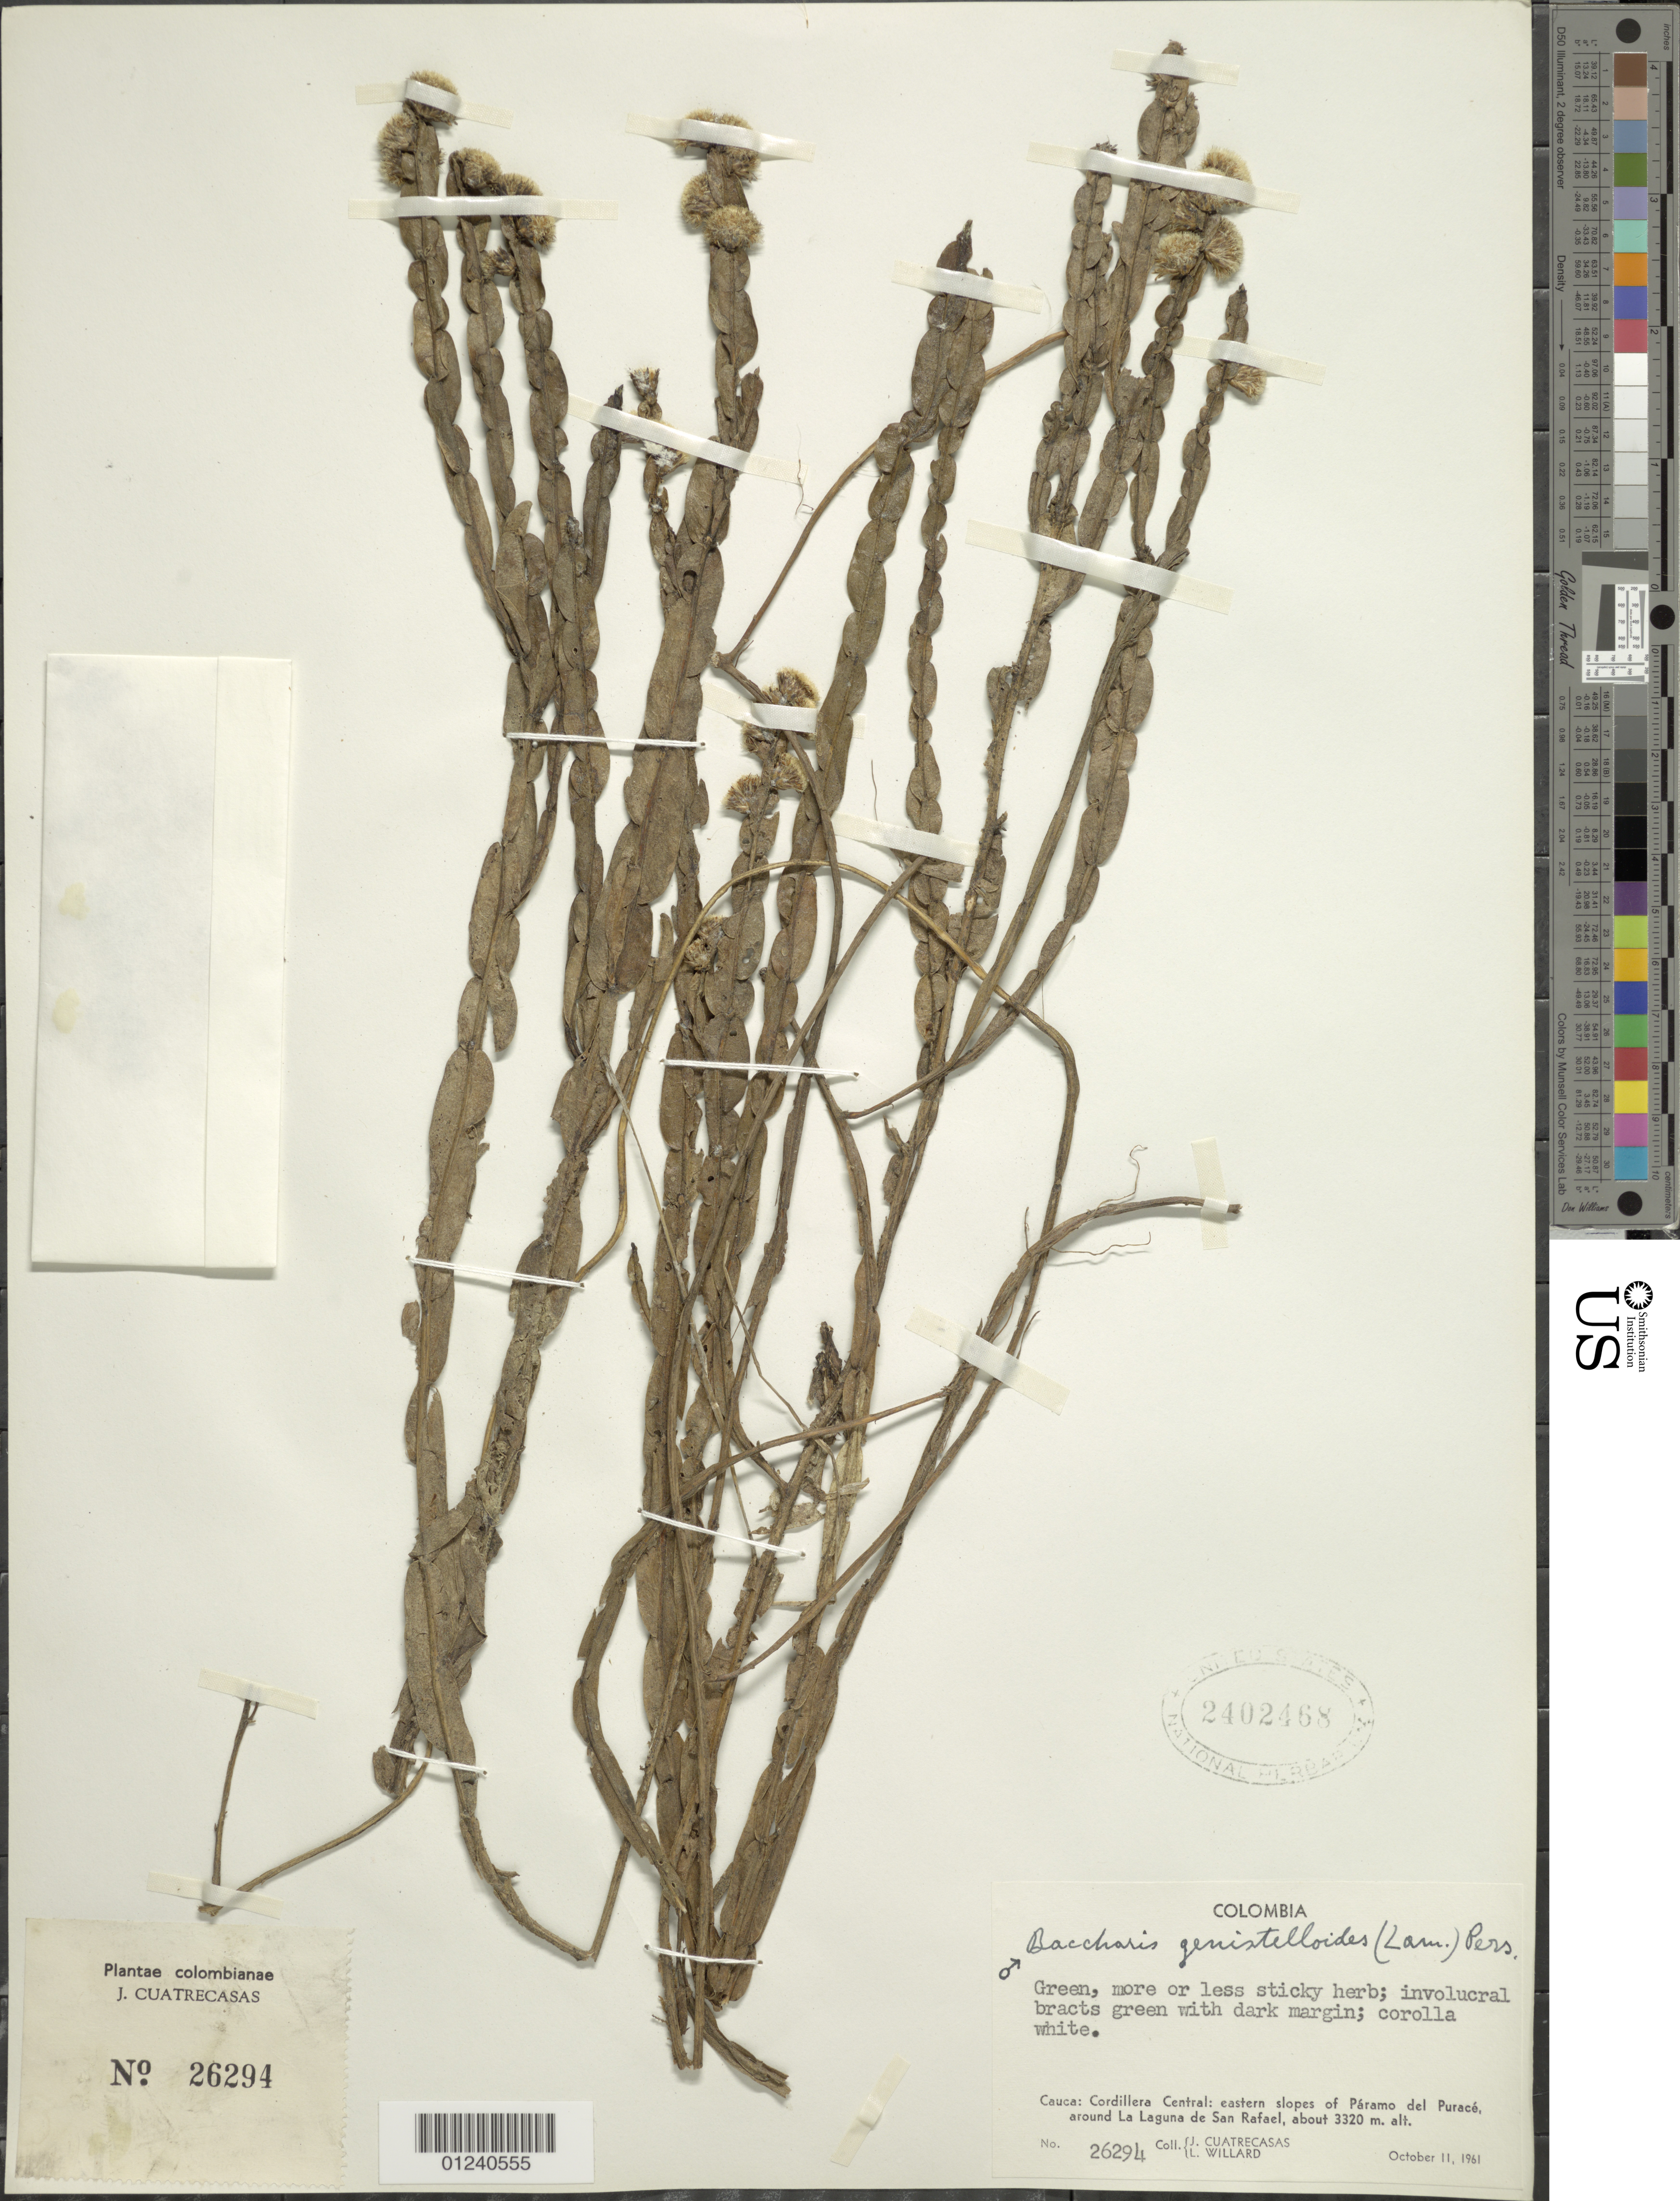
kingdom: Plantae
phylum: Tracheophyta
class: Magnoliopsida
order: Asterales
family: Asteraceae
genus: Baccharis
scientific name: Baccharis genistelloides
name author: (Lam.) Pers.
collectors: J. Cuatrecasas & L. Willard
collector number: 26294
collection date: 1961-10-11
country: Colombia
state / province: Cauca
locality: Cordillera Central: eastern slopes of Paramo del Purace, around La Laguna de San Rafael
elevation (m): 3320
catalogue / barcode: US 2402468